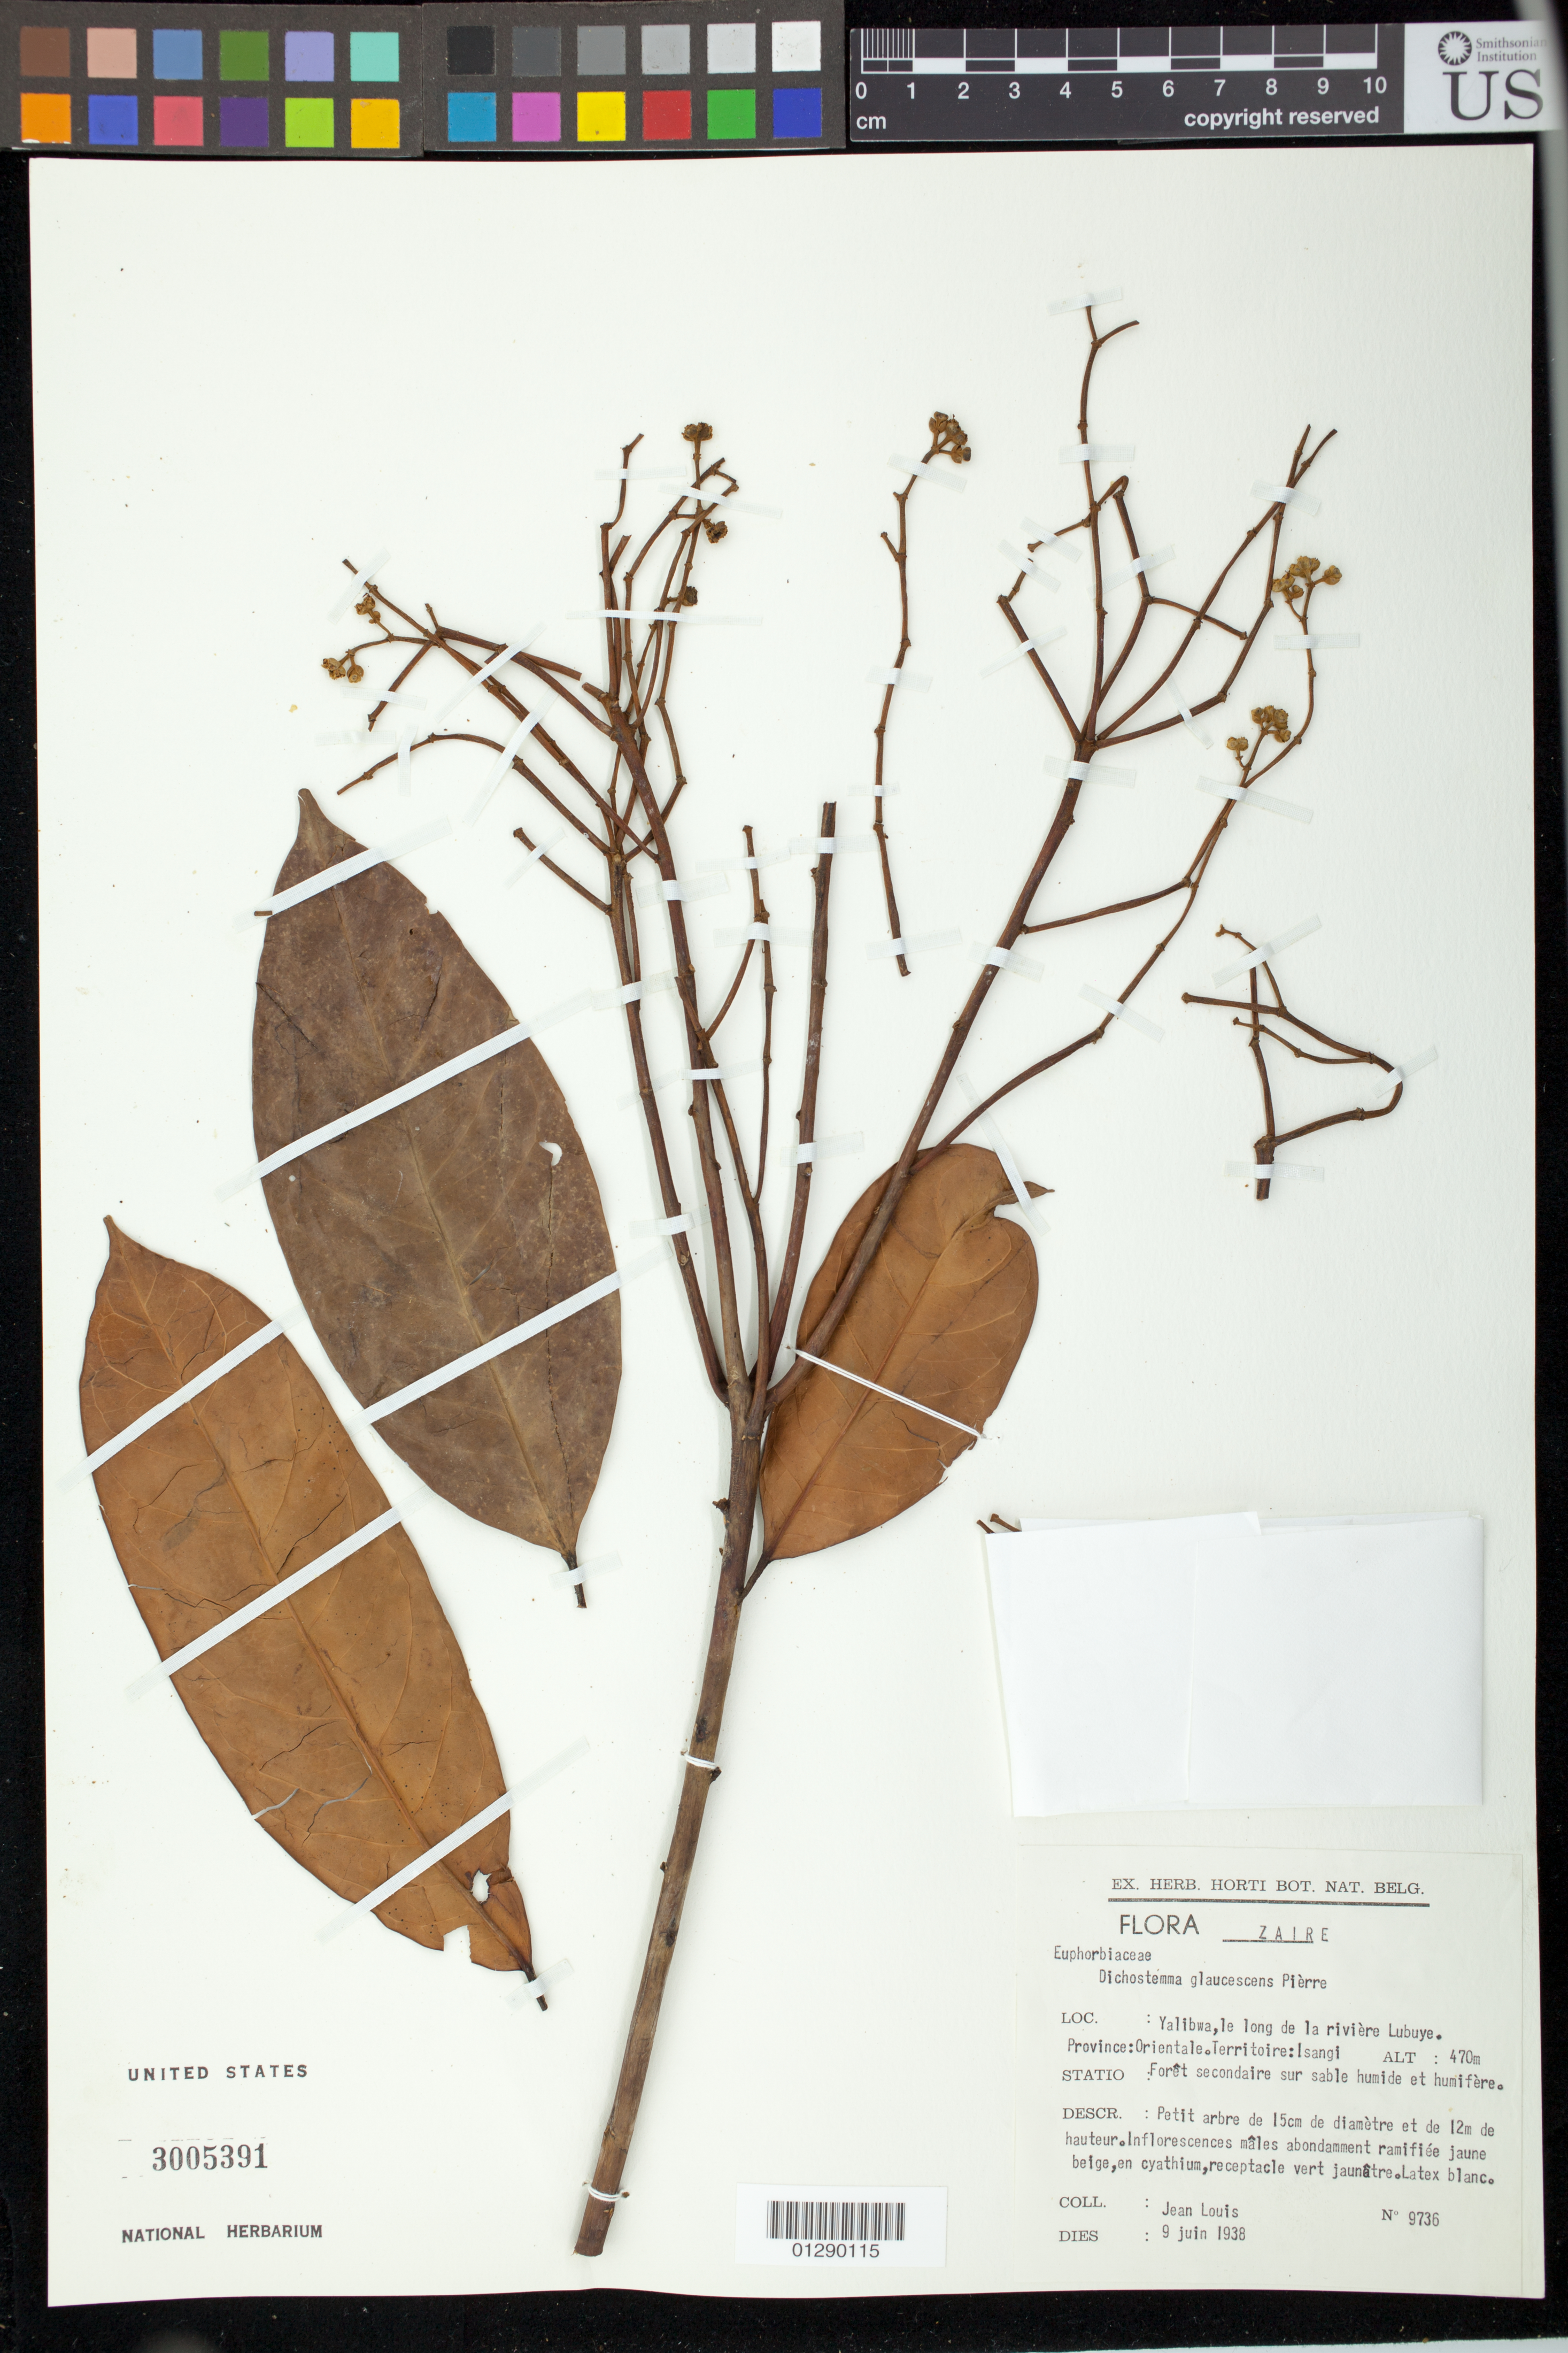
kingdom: Plantae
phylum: Tracheophyta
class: Magnoliopsida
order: Malpighiales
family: Euphorbiaceae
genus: Dichostemma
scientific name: Dichostemma glaucescens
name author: Pierre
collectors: J. Louis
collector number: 9736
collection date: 1938-06-09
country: Congo, Democratic Republic of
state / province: Tshopo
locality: Yalibwa, le long de la riviere Lubuye. Province: Oriental. Territoire: Isangi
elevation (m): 470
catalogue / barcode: US 3005391